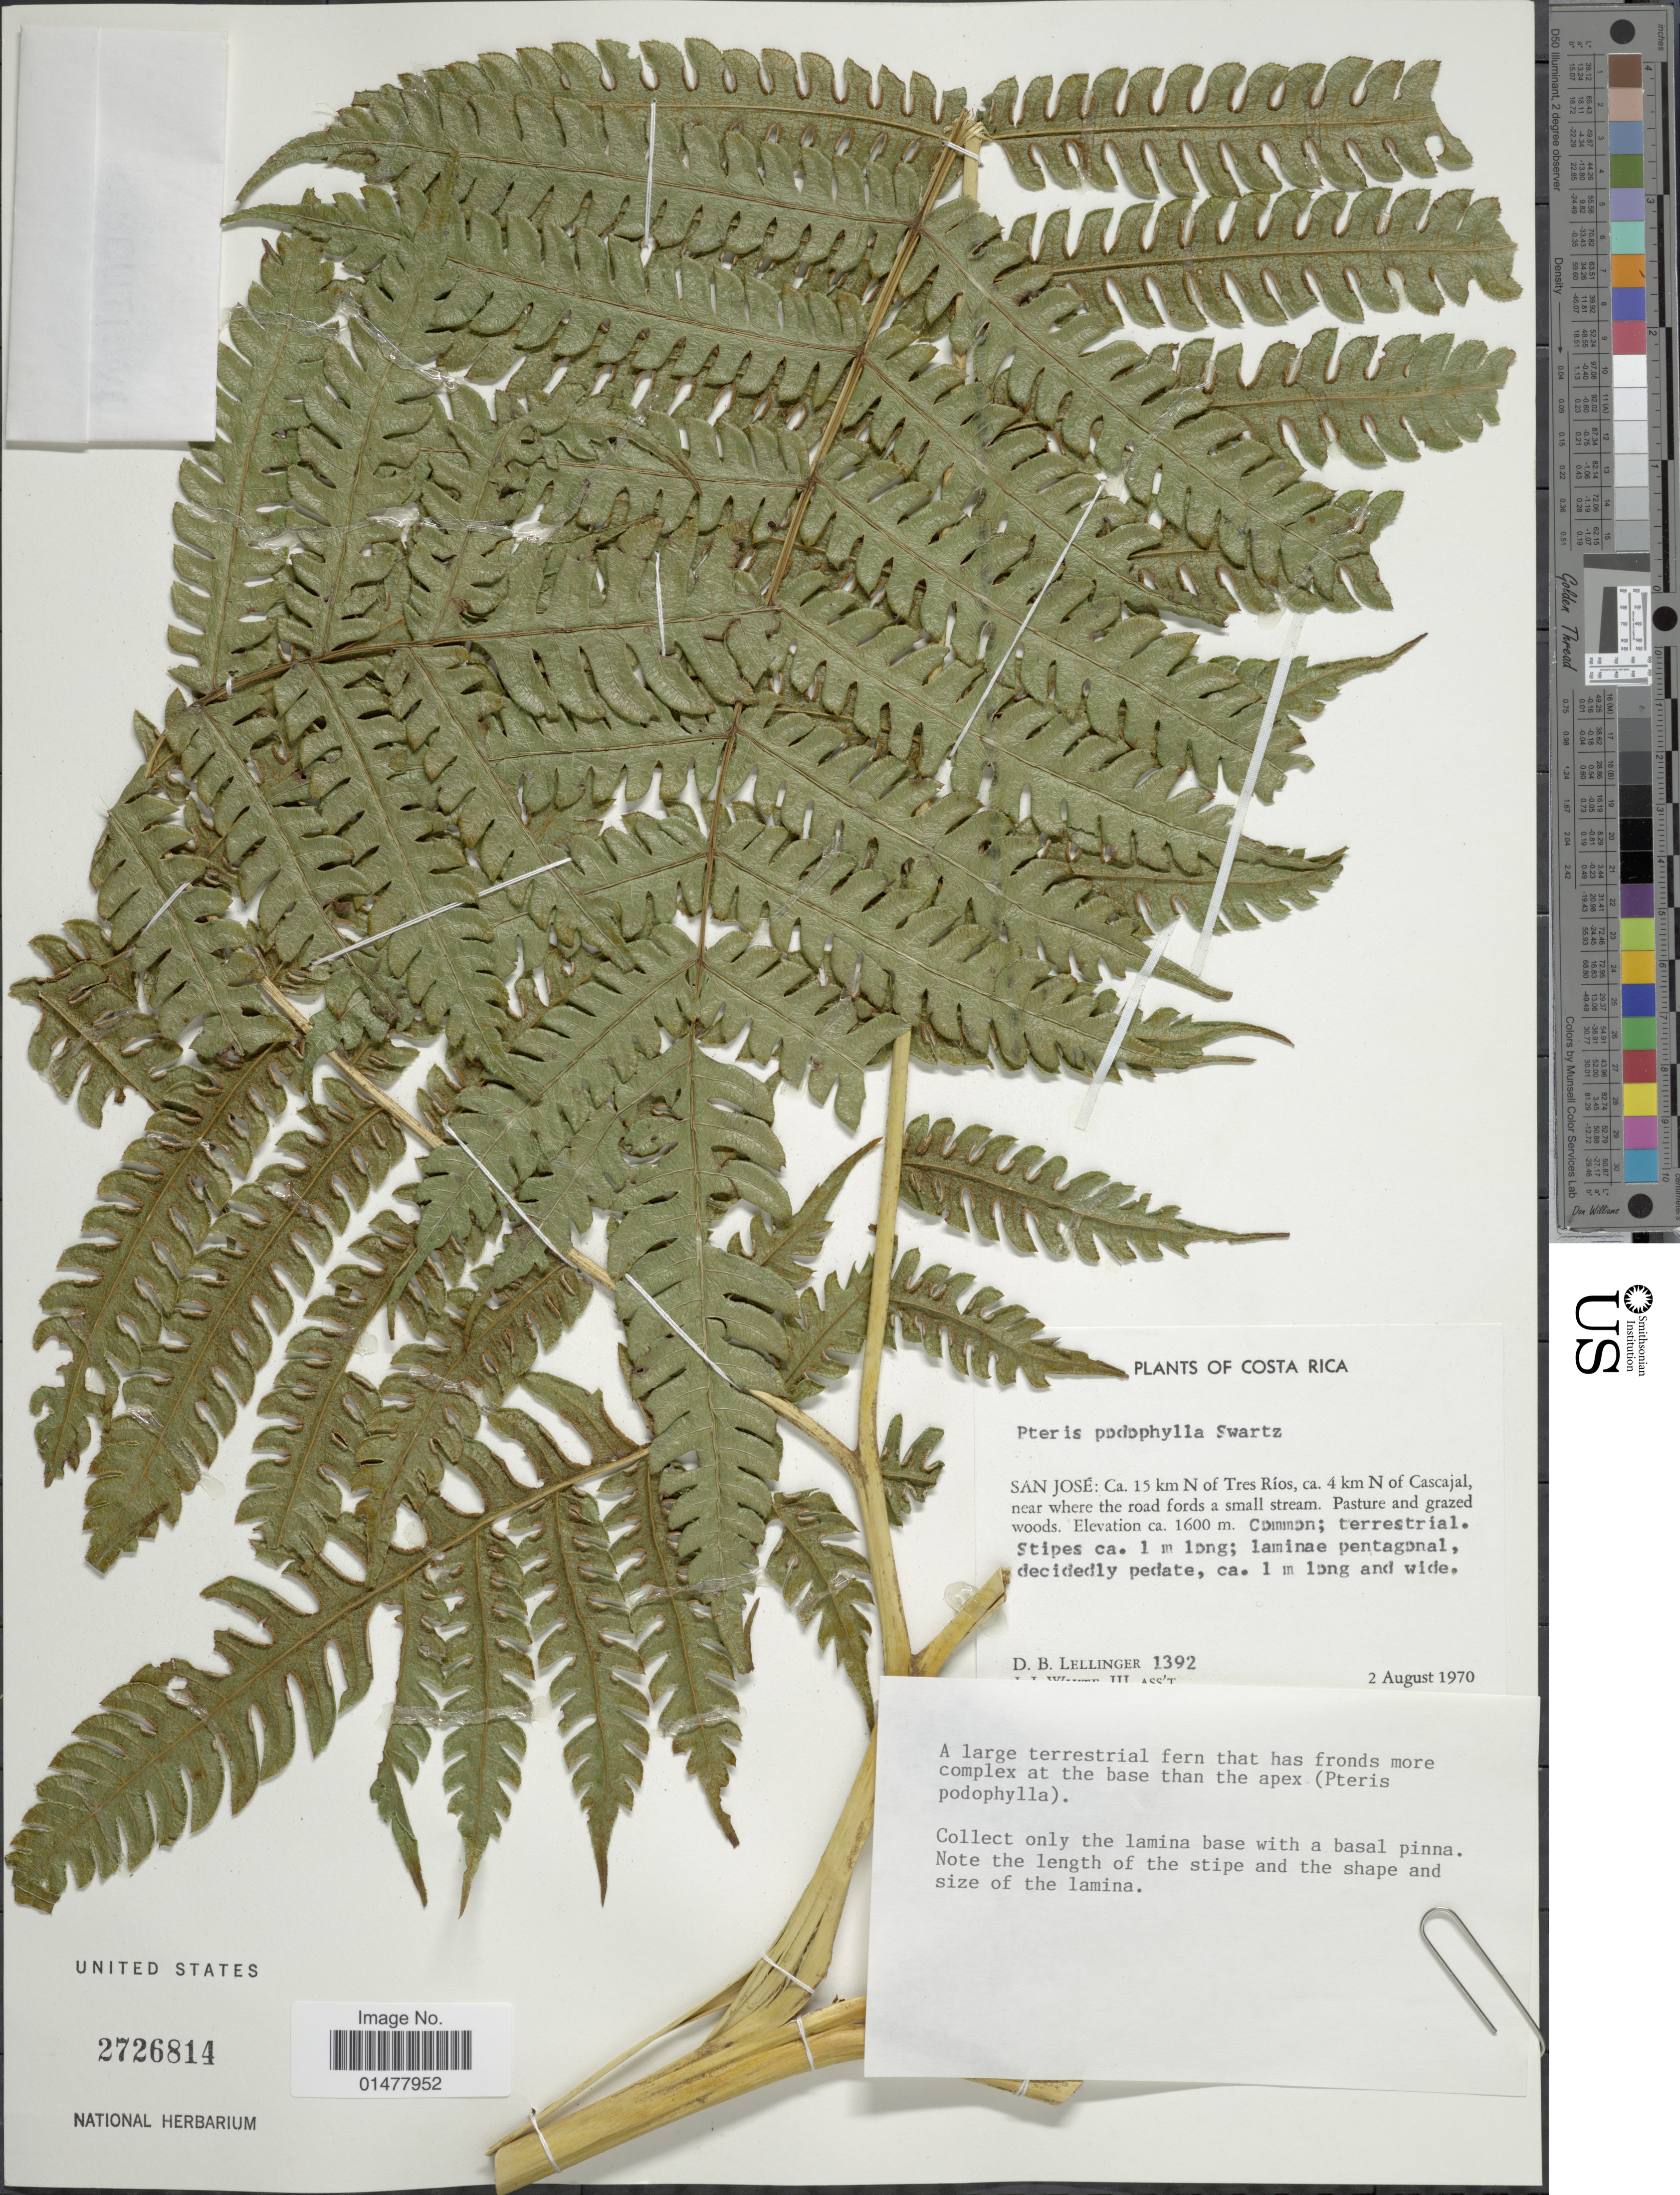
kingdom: Plantae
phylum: Tracheophyta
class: Polypodiopsida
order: Polypodiales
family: Pteridaceae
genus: Pteris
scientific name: Pteris podophylla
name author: Sw.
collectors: D. B. Lellinger & J. J. White III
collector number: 1392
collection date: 1970-08-02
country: Costa Rica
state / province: San José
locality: Plants of Costa Rica, San José: ca. 15km N of Tres Rios, ca. 4km N of Cascajal, near where the road fords a small stream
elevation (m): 1600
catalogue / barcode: US 2726814